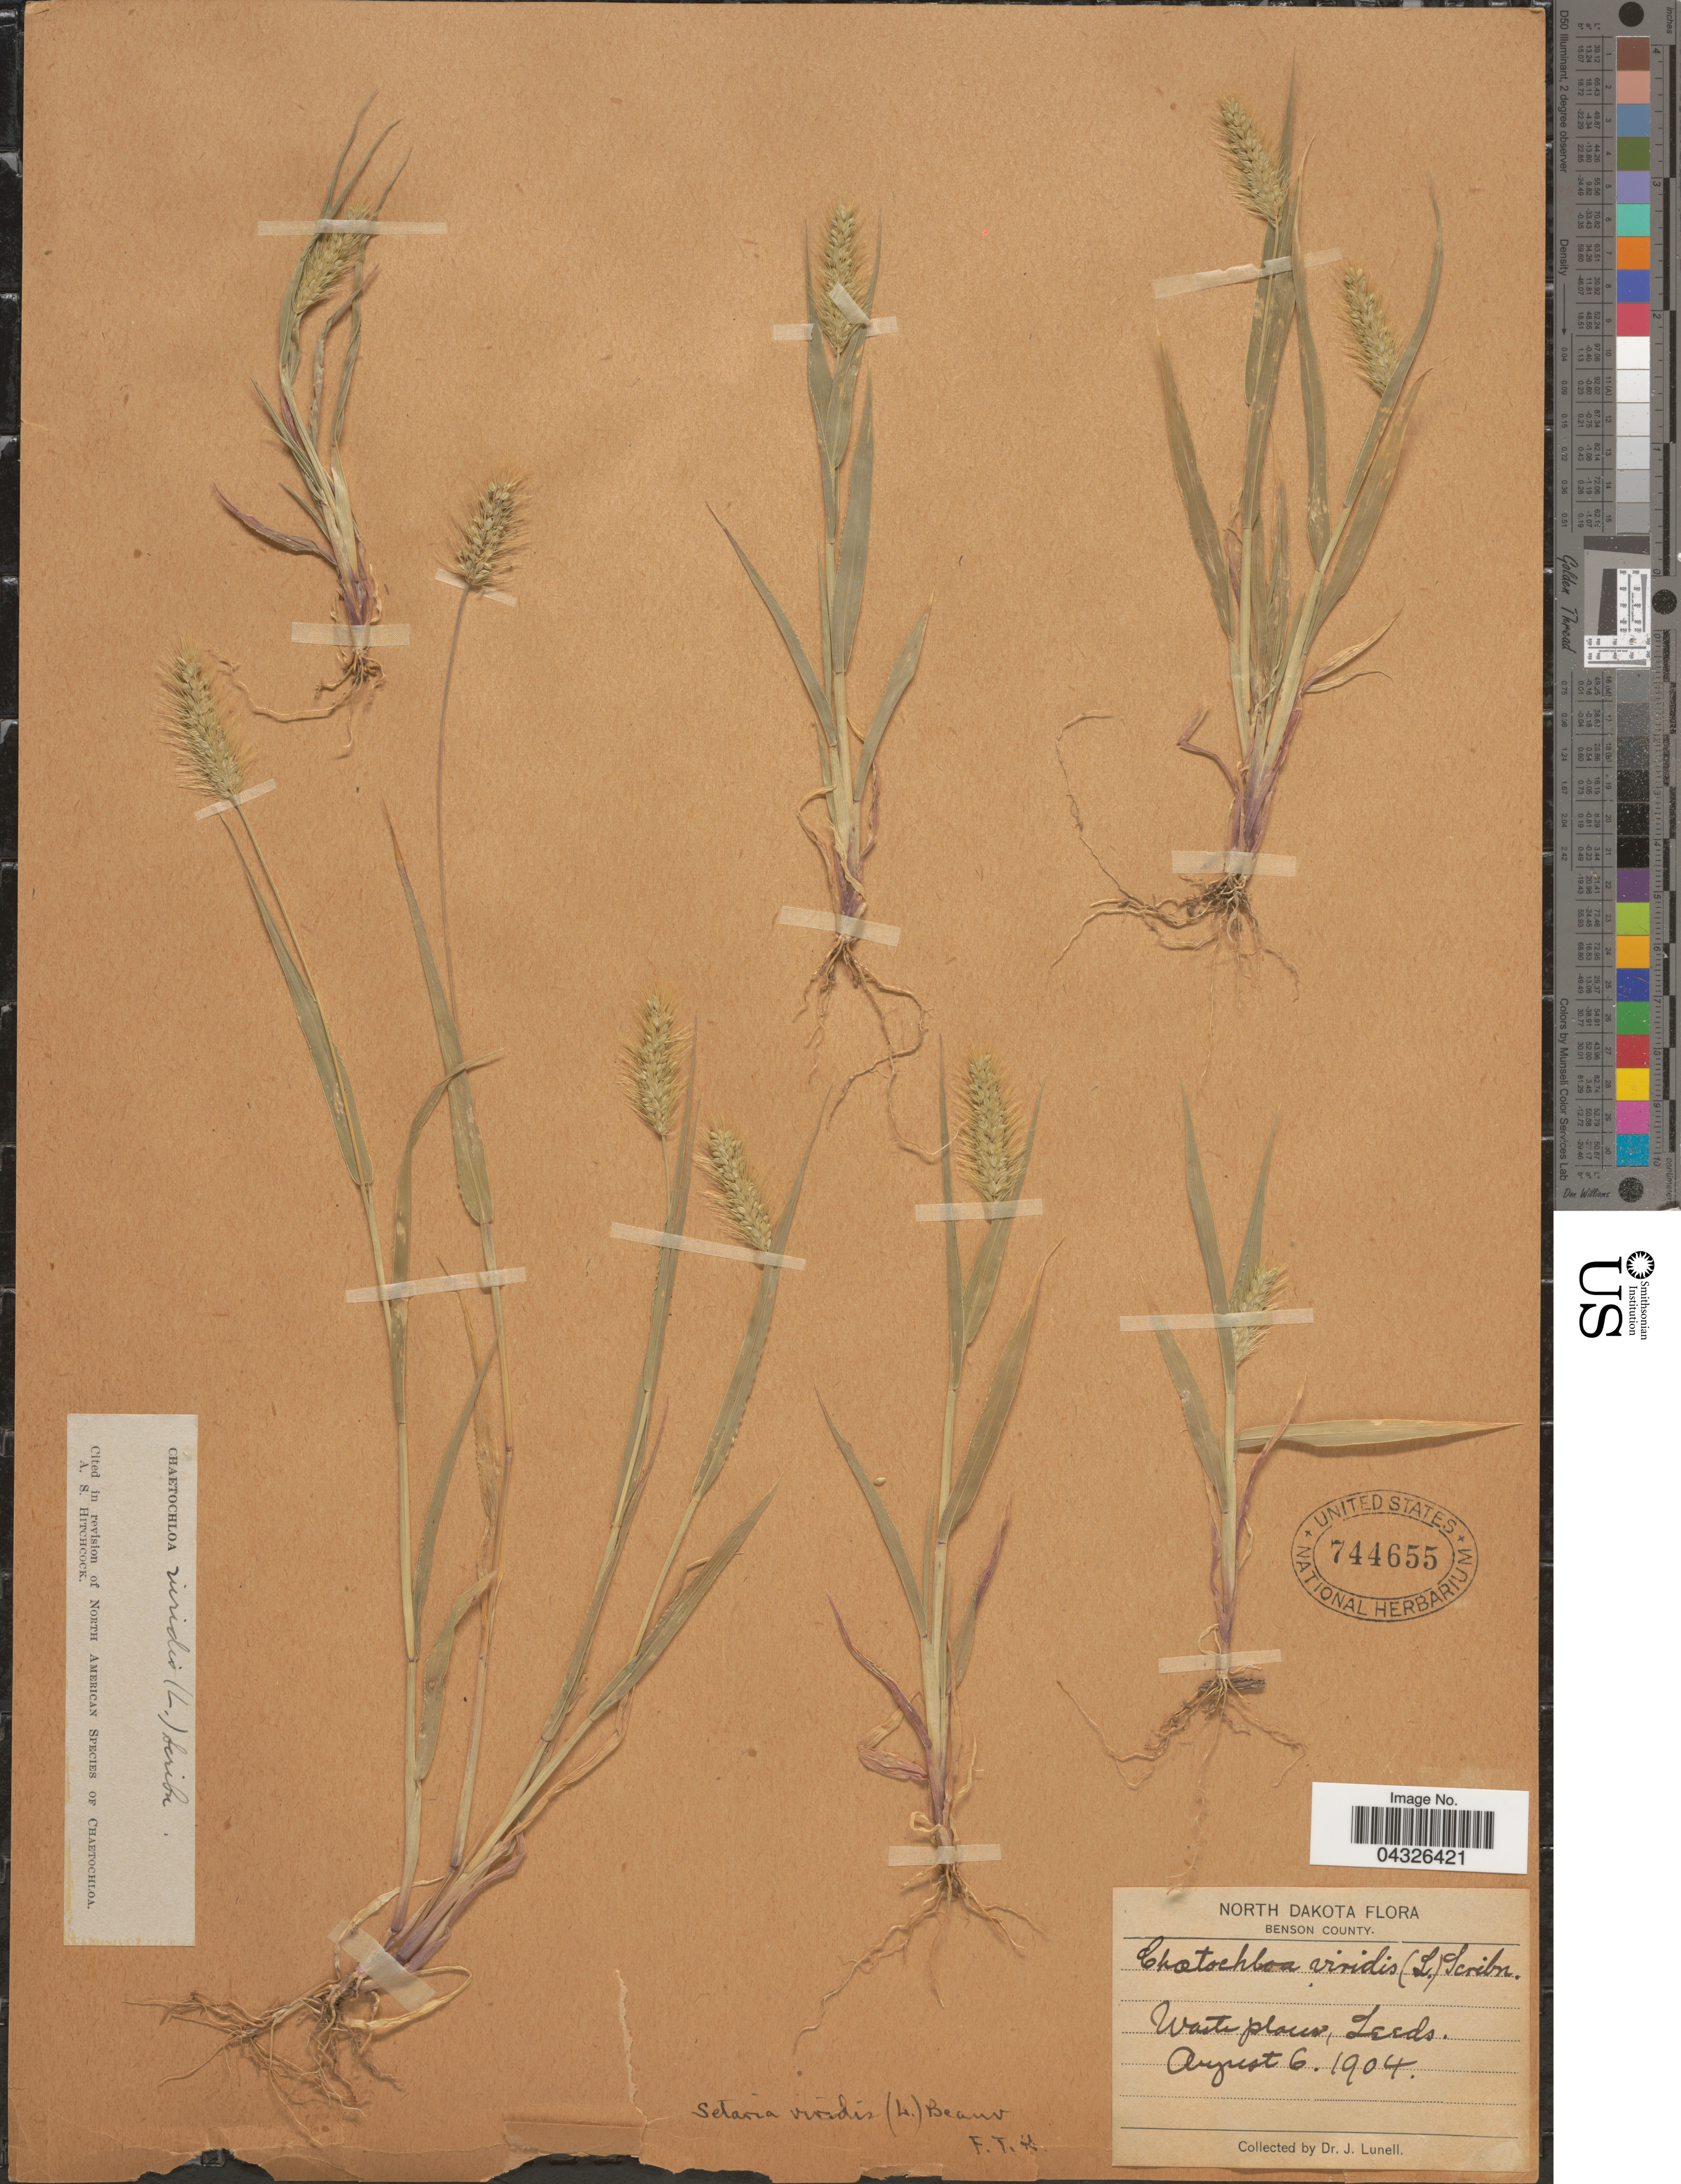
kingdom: Plantae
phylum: Tracheophyta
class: Liliopsida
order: Poales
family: Poaceae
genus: Setaria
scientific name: Setaria viridis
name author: (L.) P. Beauv.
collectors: J. Lunell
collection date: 1904-08-06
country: United States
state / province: North Dakota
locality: Benson County. Waste places. Leeds.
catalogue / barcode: US 744655